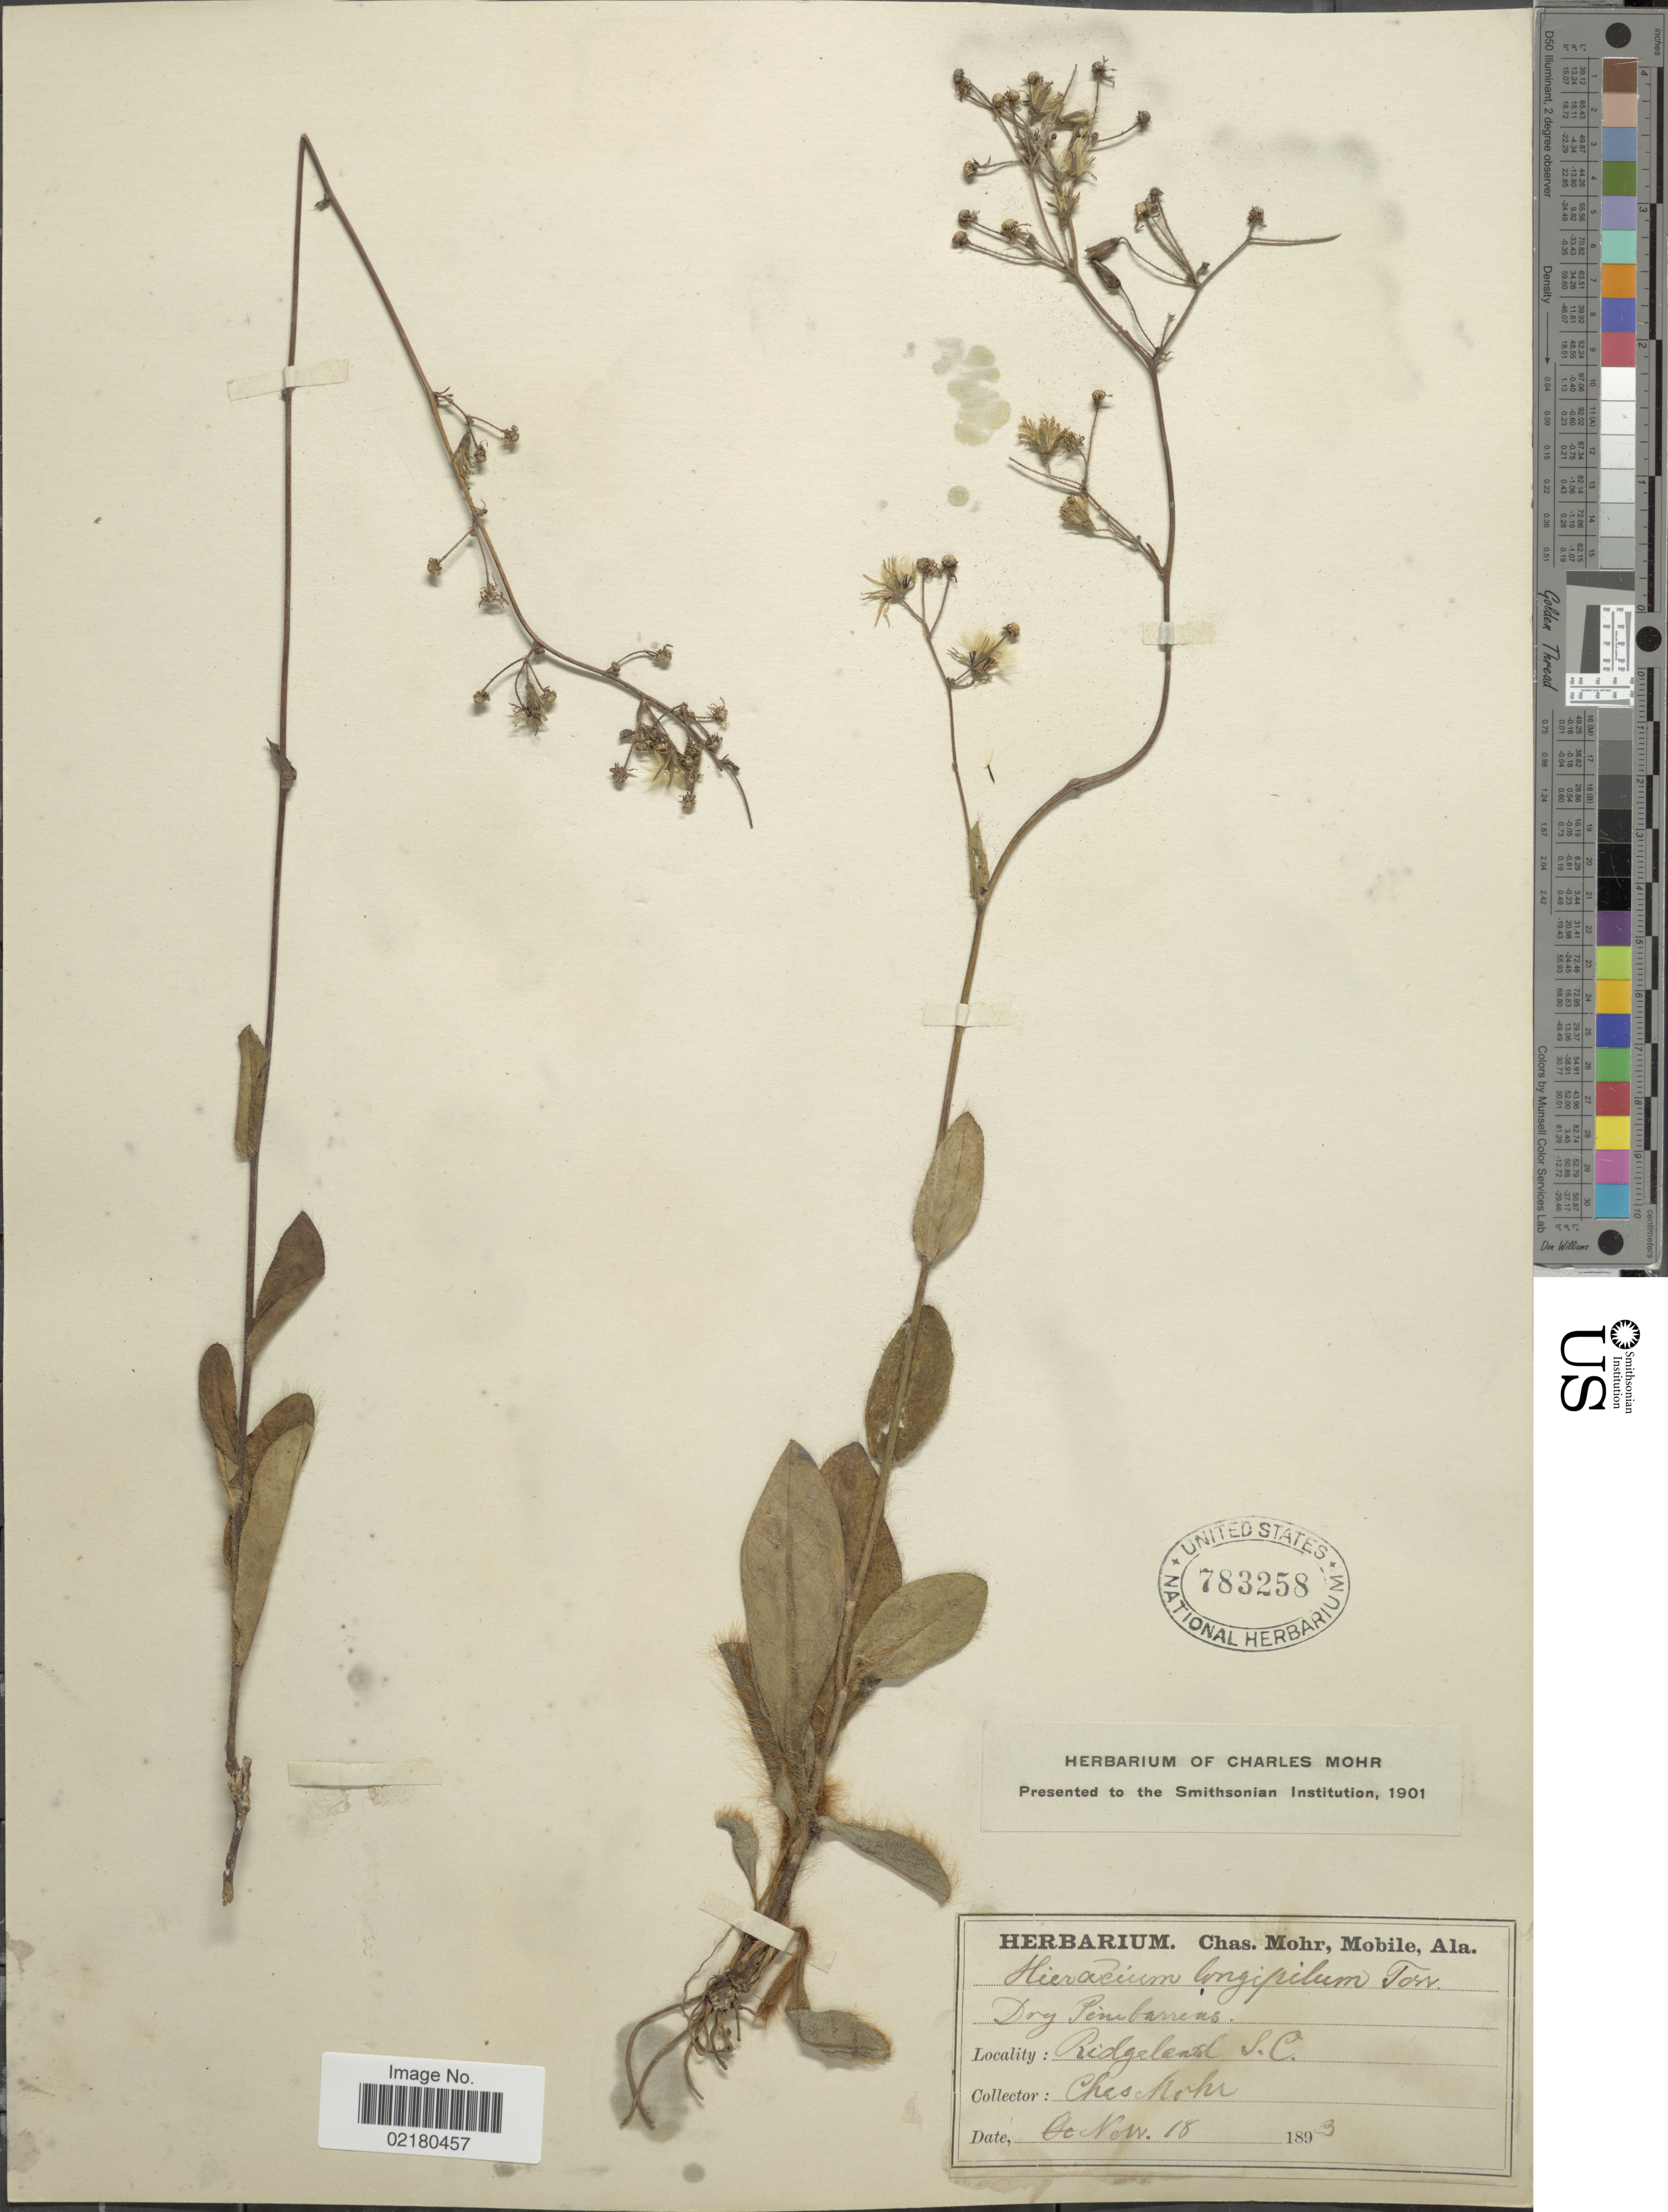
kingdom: Plantae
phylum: Tracheophyta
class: Magnoliopsida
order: Asterales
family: Asteraceae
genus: Hieracium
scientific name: Hieracium longipilum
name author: Torr. ex Hook.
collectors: C. T. Mohr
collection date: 1893-11-18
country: United States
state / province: South Carolina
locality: Ridgeland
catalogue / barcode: US 783258